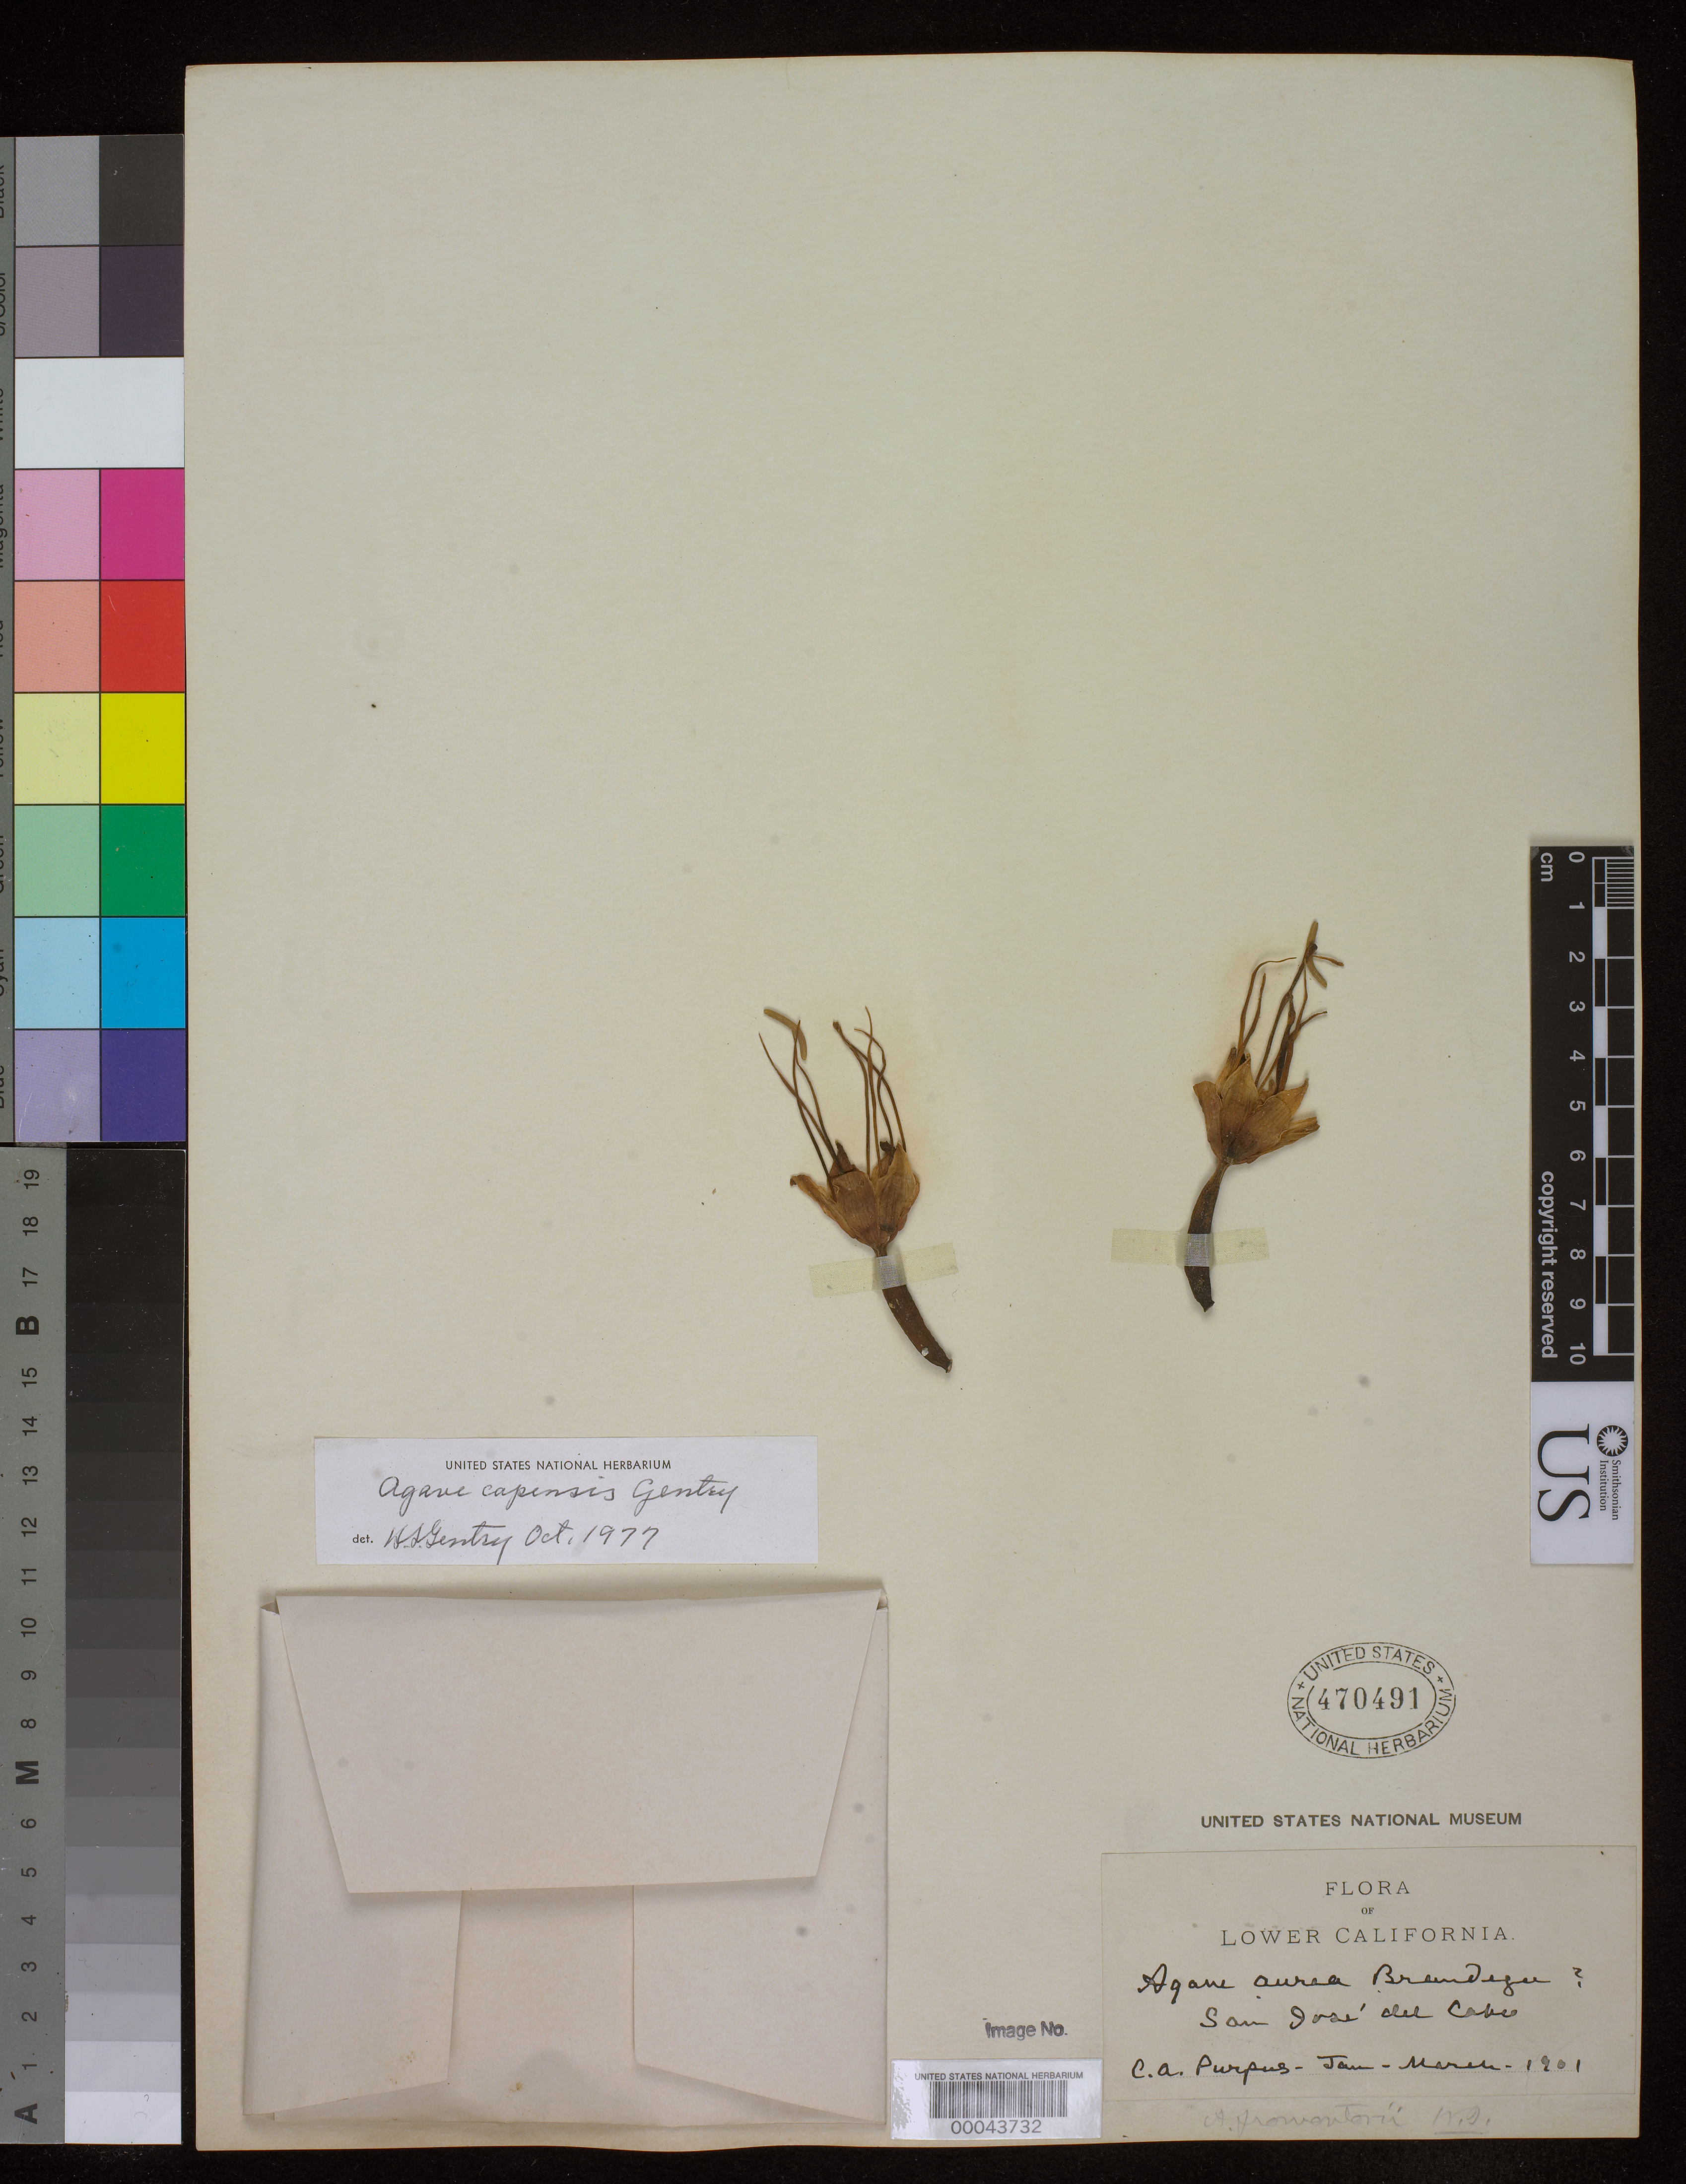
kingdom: Plantae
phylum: Tracheophyta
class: Liliopsida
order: Asparagales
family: Asparagaceae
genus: Agave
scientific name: Agave capensis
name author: Gentry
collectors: C. A. Purpus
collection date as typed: Mar 1901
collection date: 1901-03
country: Mexico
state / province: Baja California Sur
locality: San José del Cabo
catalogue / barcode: US 470491